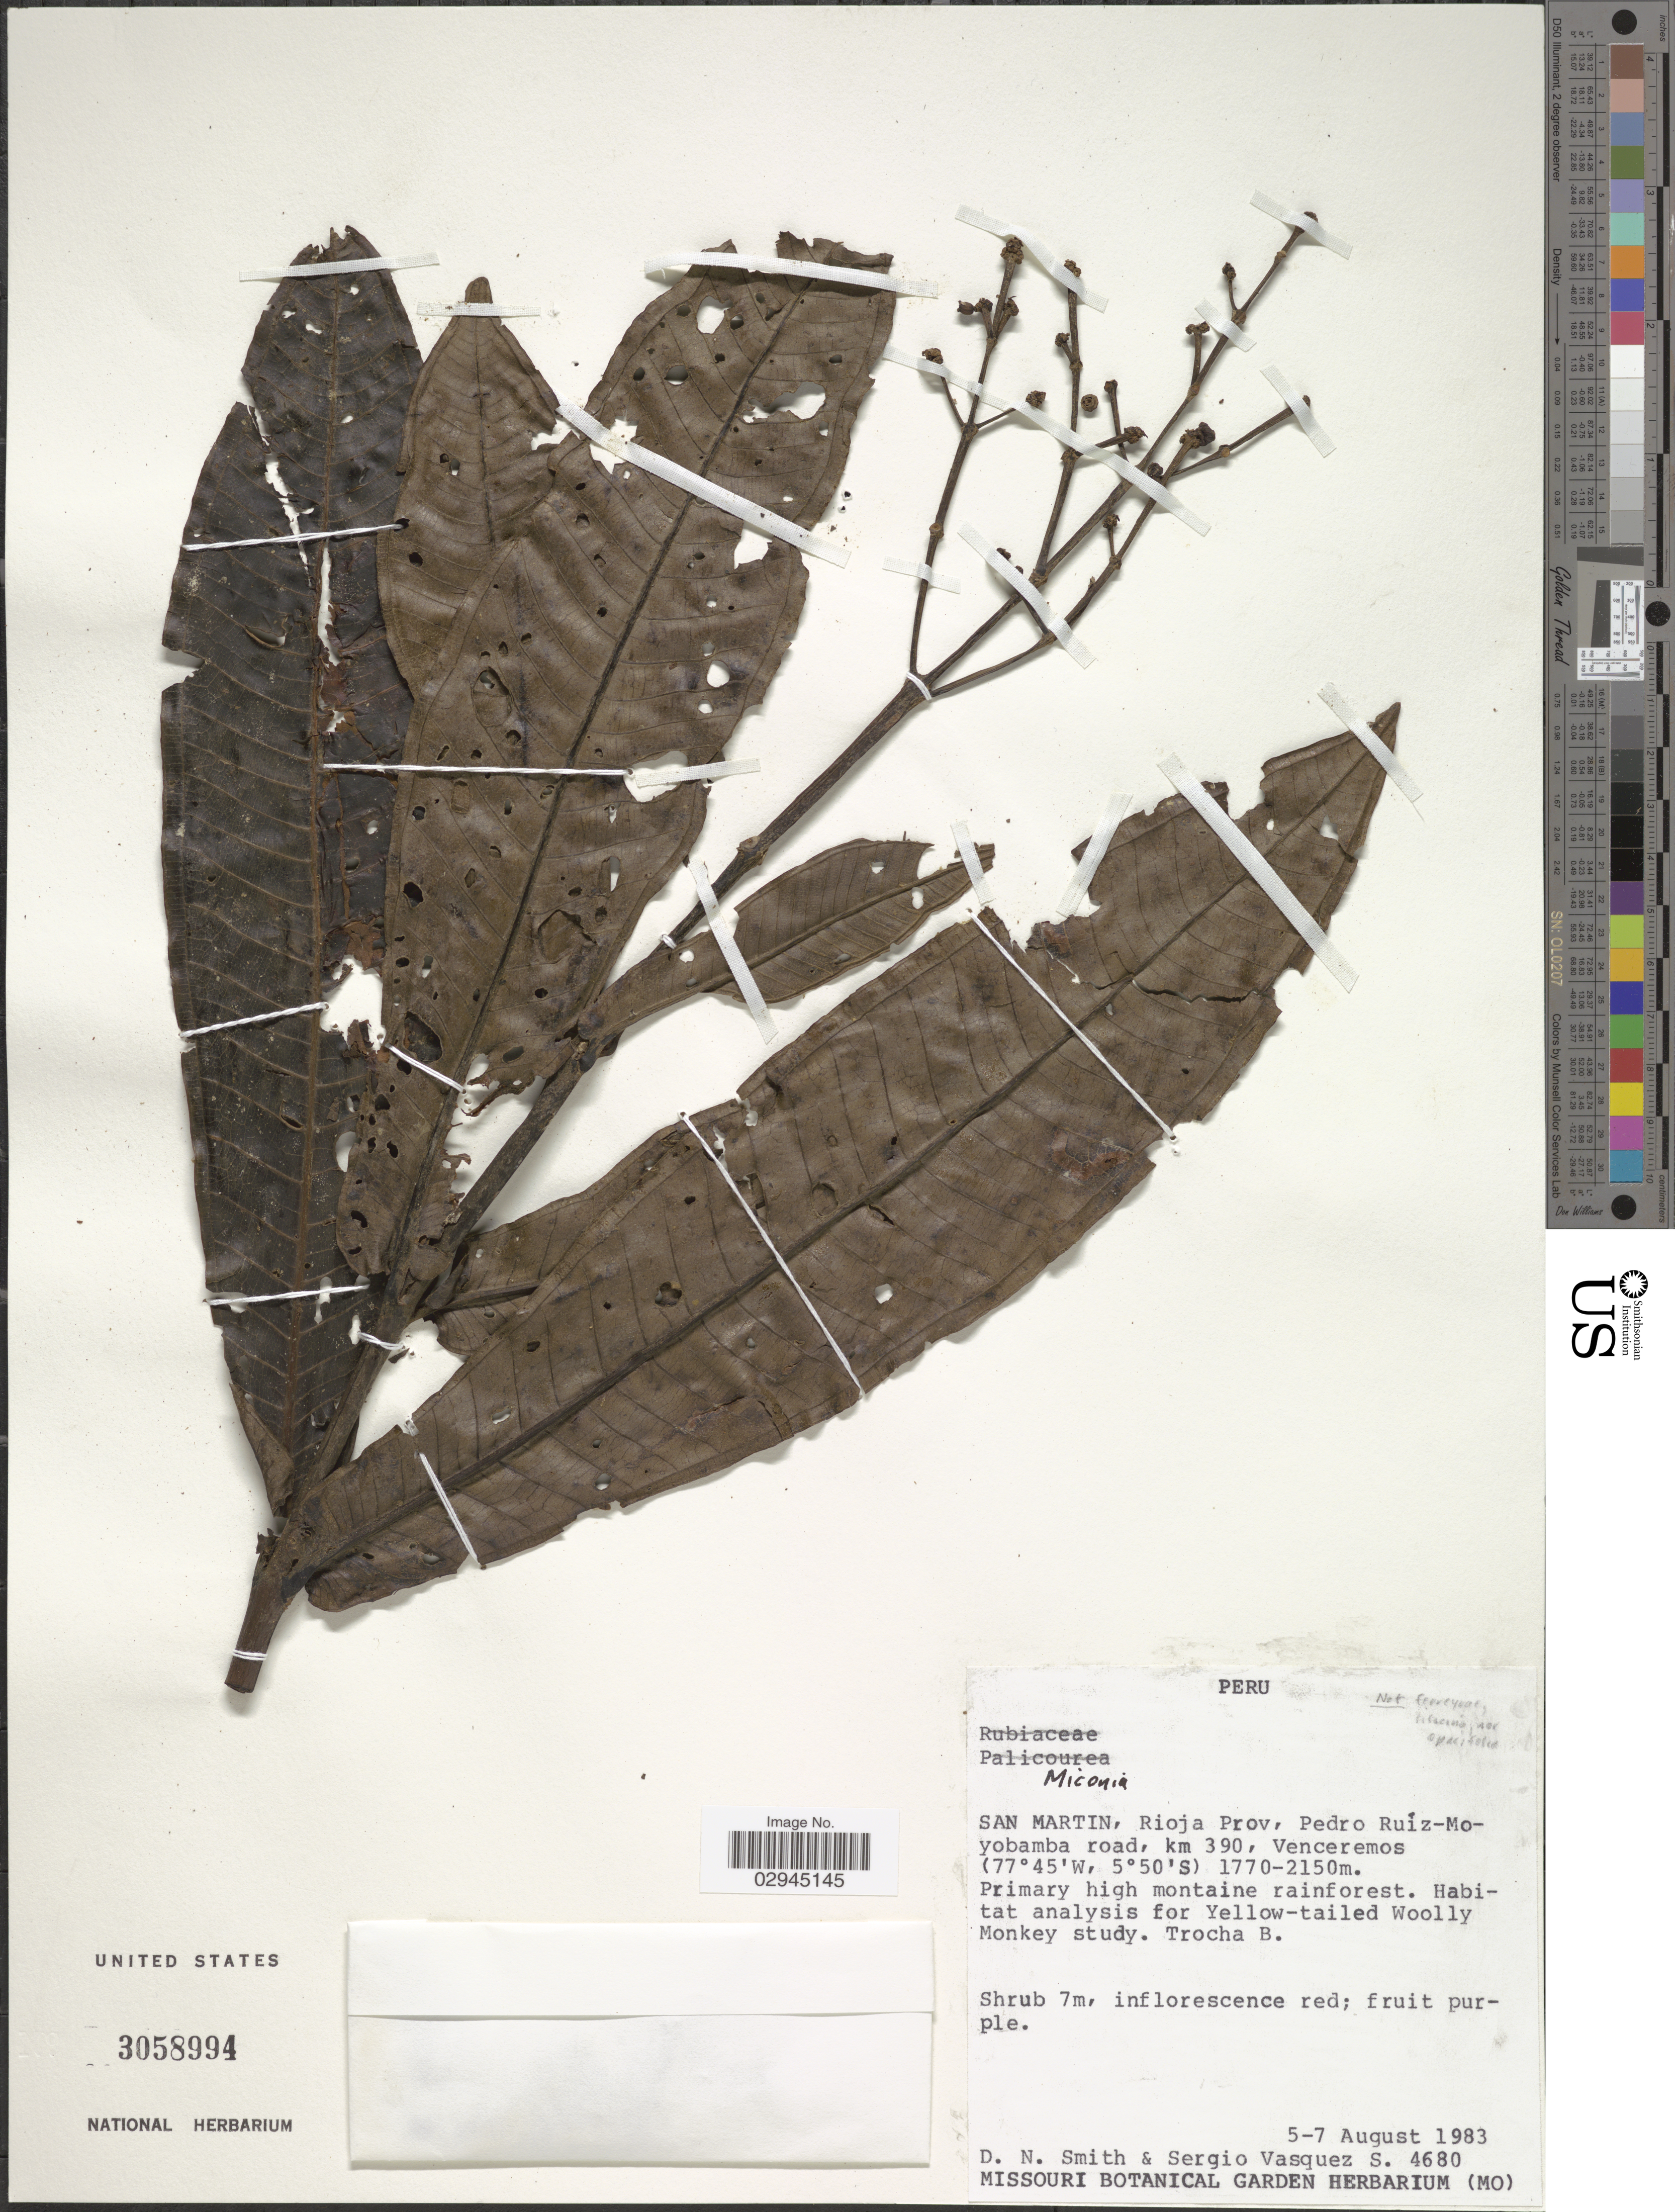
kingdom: Plantae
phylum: Tracheophyta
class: Magnoliopsida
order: Myrtales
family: Melastomataceae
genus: Miconia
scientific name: Miconia sp.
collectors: D. Smith & S. Vasquez S.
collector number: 4680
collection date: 1983-08-05/1983-08-07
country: Peru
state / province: San Martín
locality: Rioja Prov, Pedro Ruíz-Moyobamba road, km 390, Venceremos. Trocha B.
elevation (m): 1700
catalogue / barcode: US 3058994